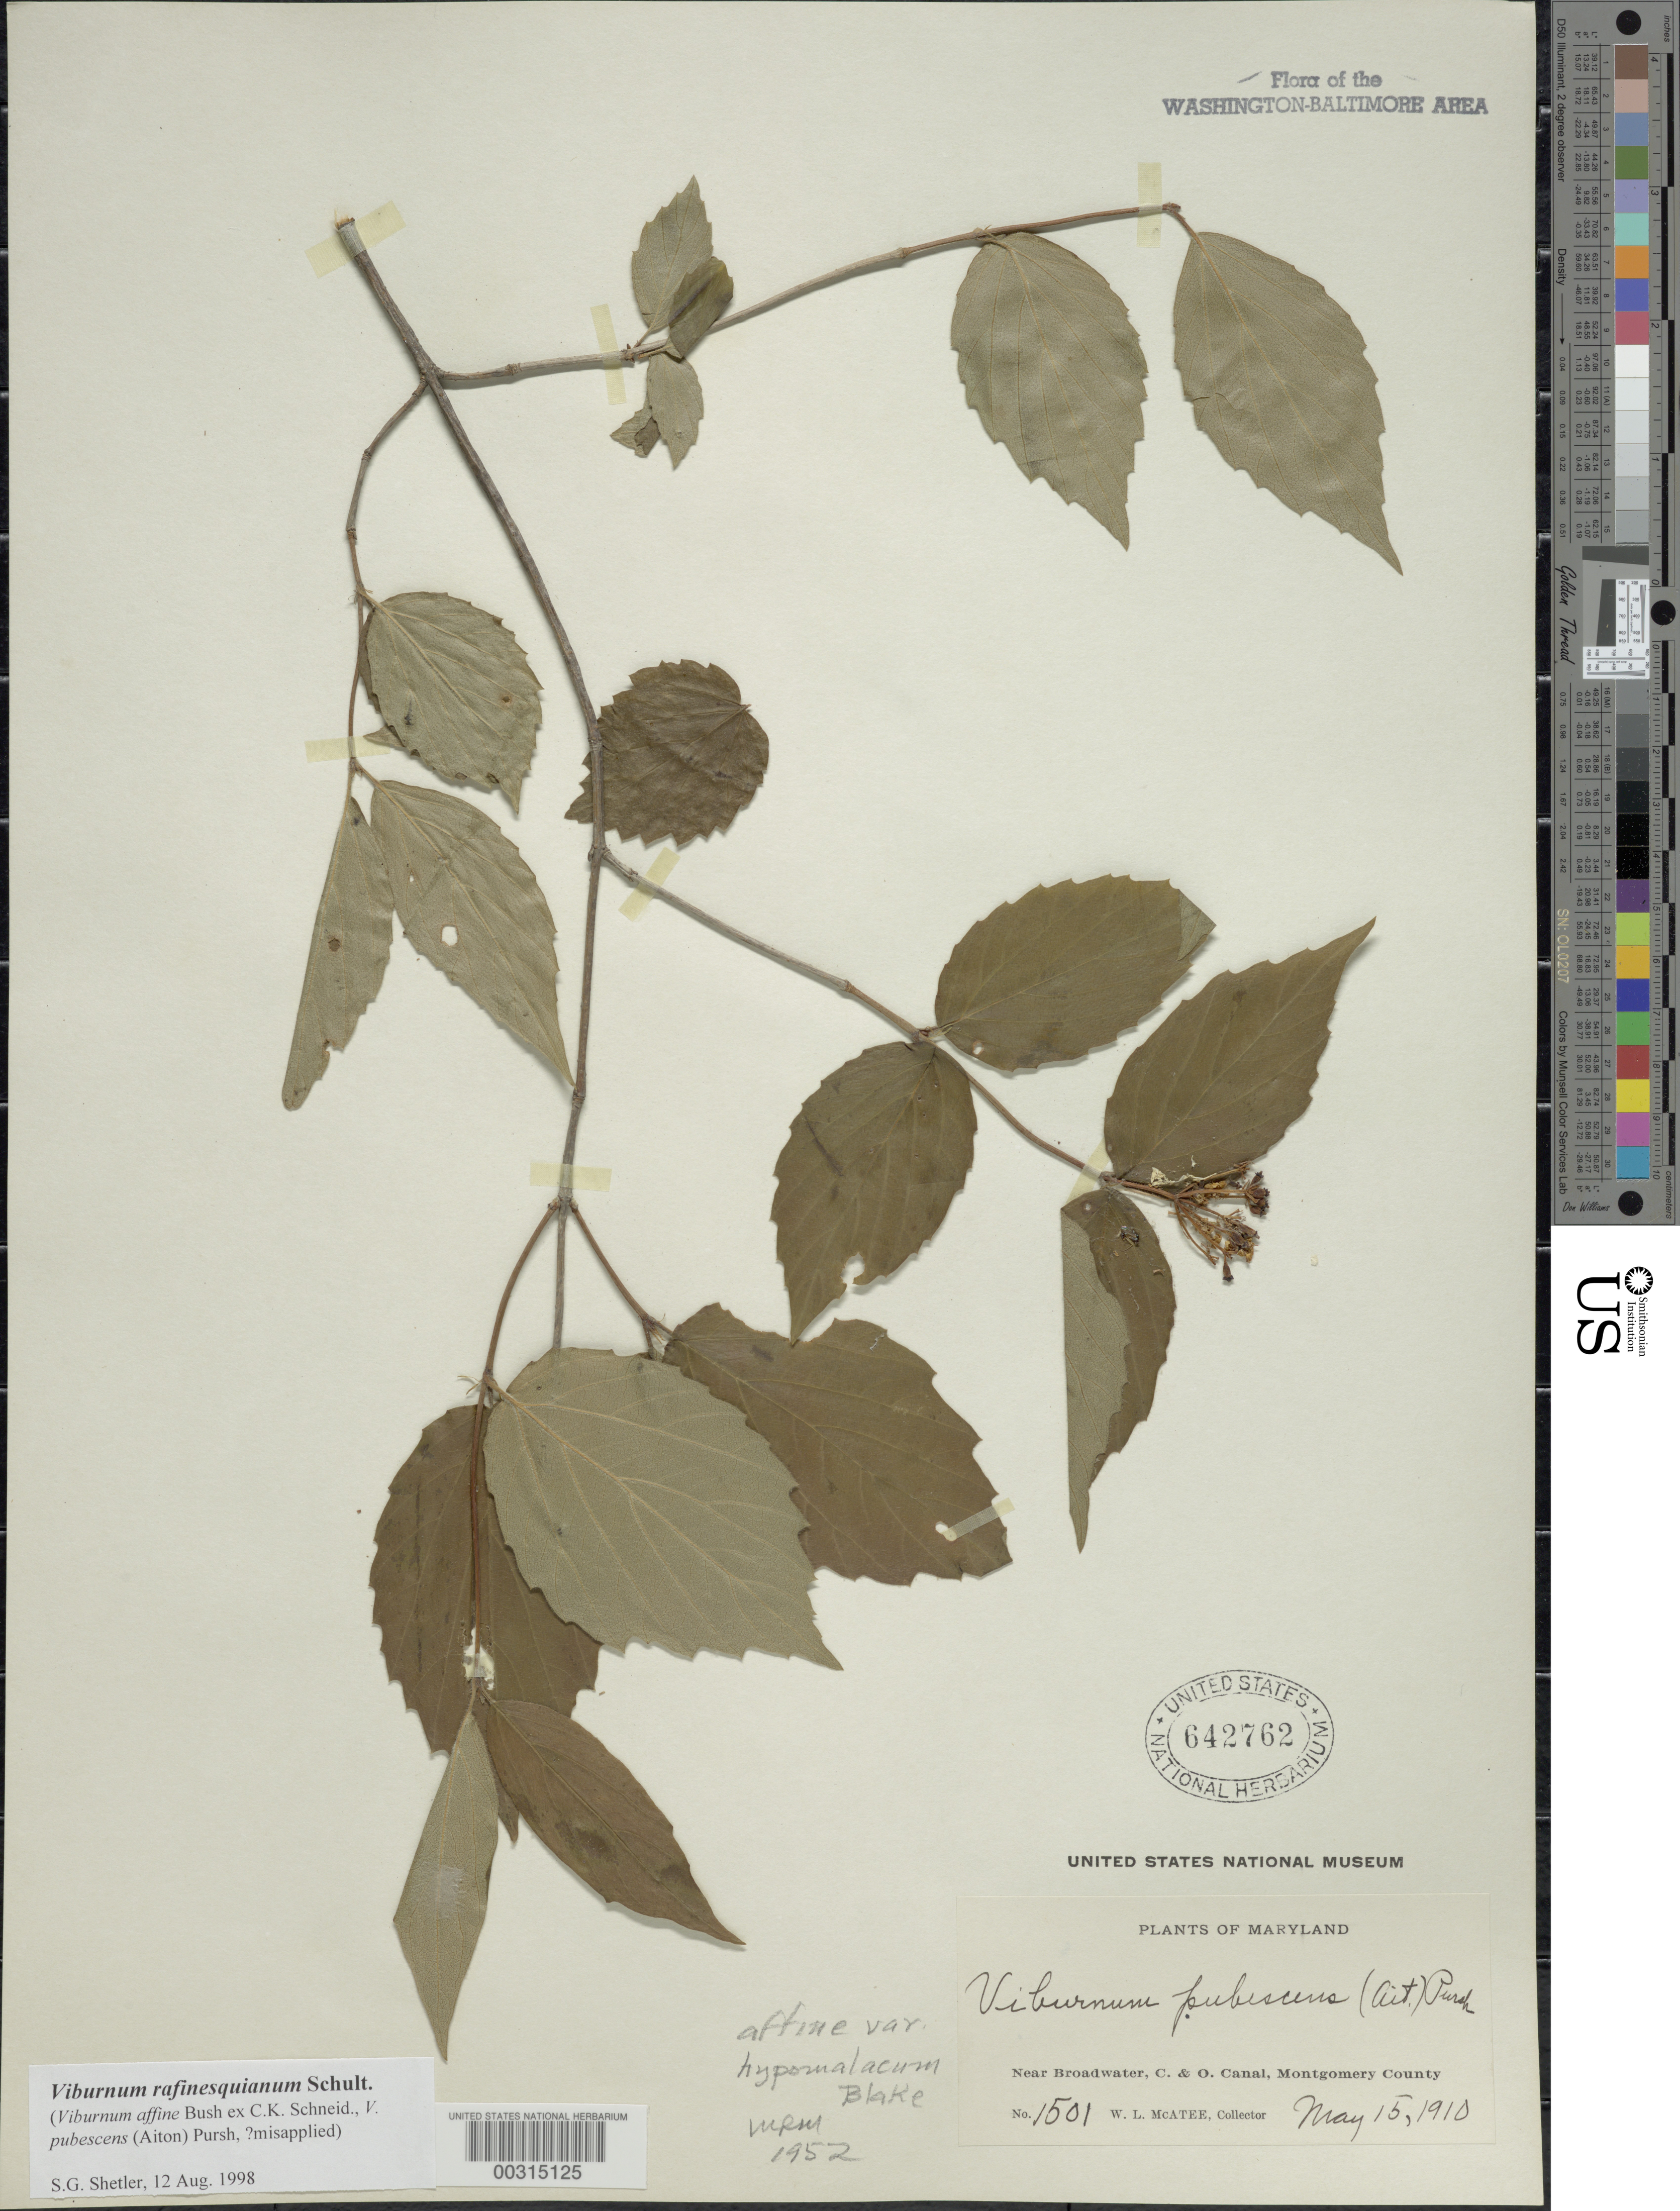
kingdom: Plantae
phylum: Tracheophyta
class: Magnoliopsida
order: Dipsacales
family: Viburnaceae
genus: Viburnum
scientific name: Viburnum rafinesqueanum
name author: Schult.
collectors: W. McAtee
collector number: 1501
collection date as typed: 15 May 1910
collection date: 1910-05-15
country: United States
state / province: Maryland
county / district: Montgomery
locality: Broadwater, C and O Canal C. & O. Canal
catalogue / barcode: US 642762